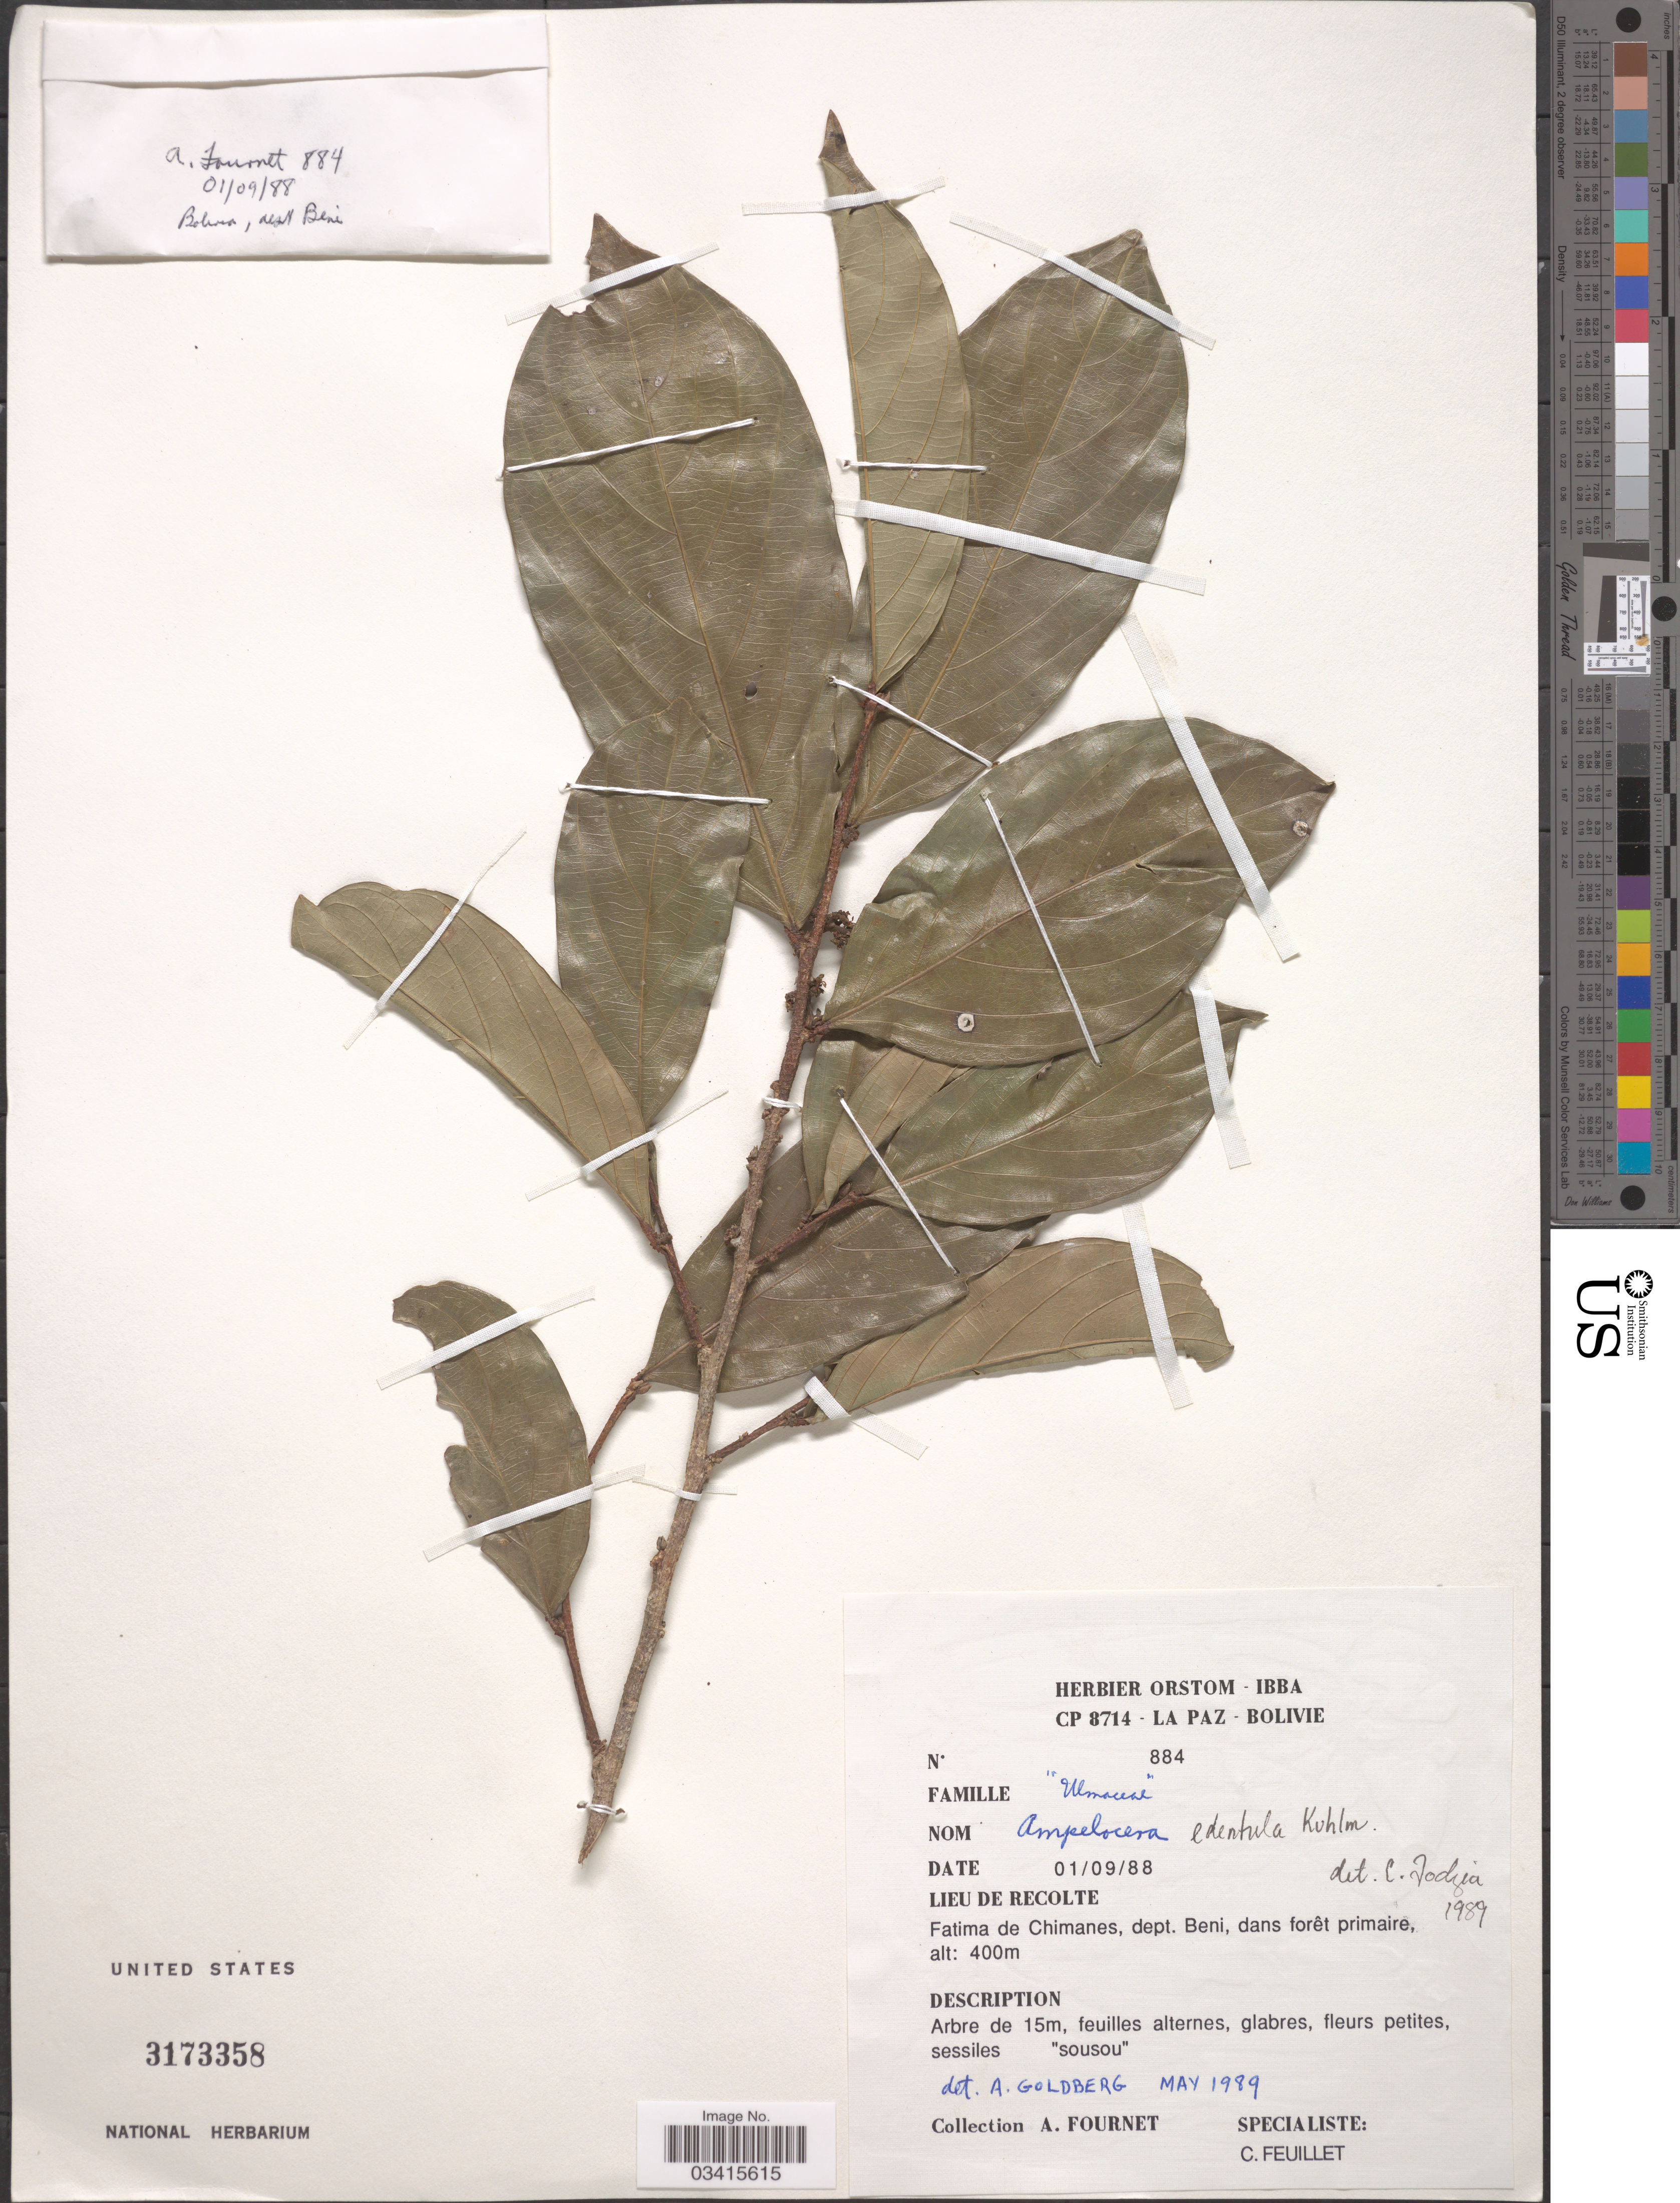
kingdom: Plantae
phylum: Tracheophyta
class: Magnoliopsida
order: Rosales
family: Cannabaceae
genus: Ampelocera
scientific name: Ampelocera edentula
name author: Kuhlm.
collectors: A. Fournet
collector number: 884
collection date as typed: Transcribed d/m/y: 1/9/88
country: Bolivia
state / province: Beni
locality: Fatima de Chimanes, dept. Beni, dans forêt primaire.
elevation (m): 400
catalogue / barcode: US 3173358